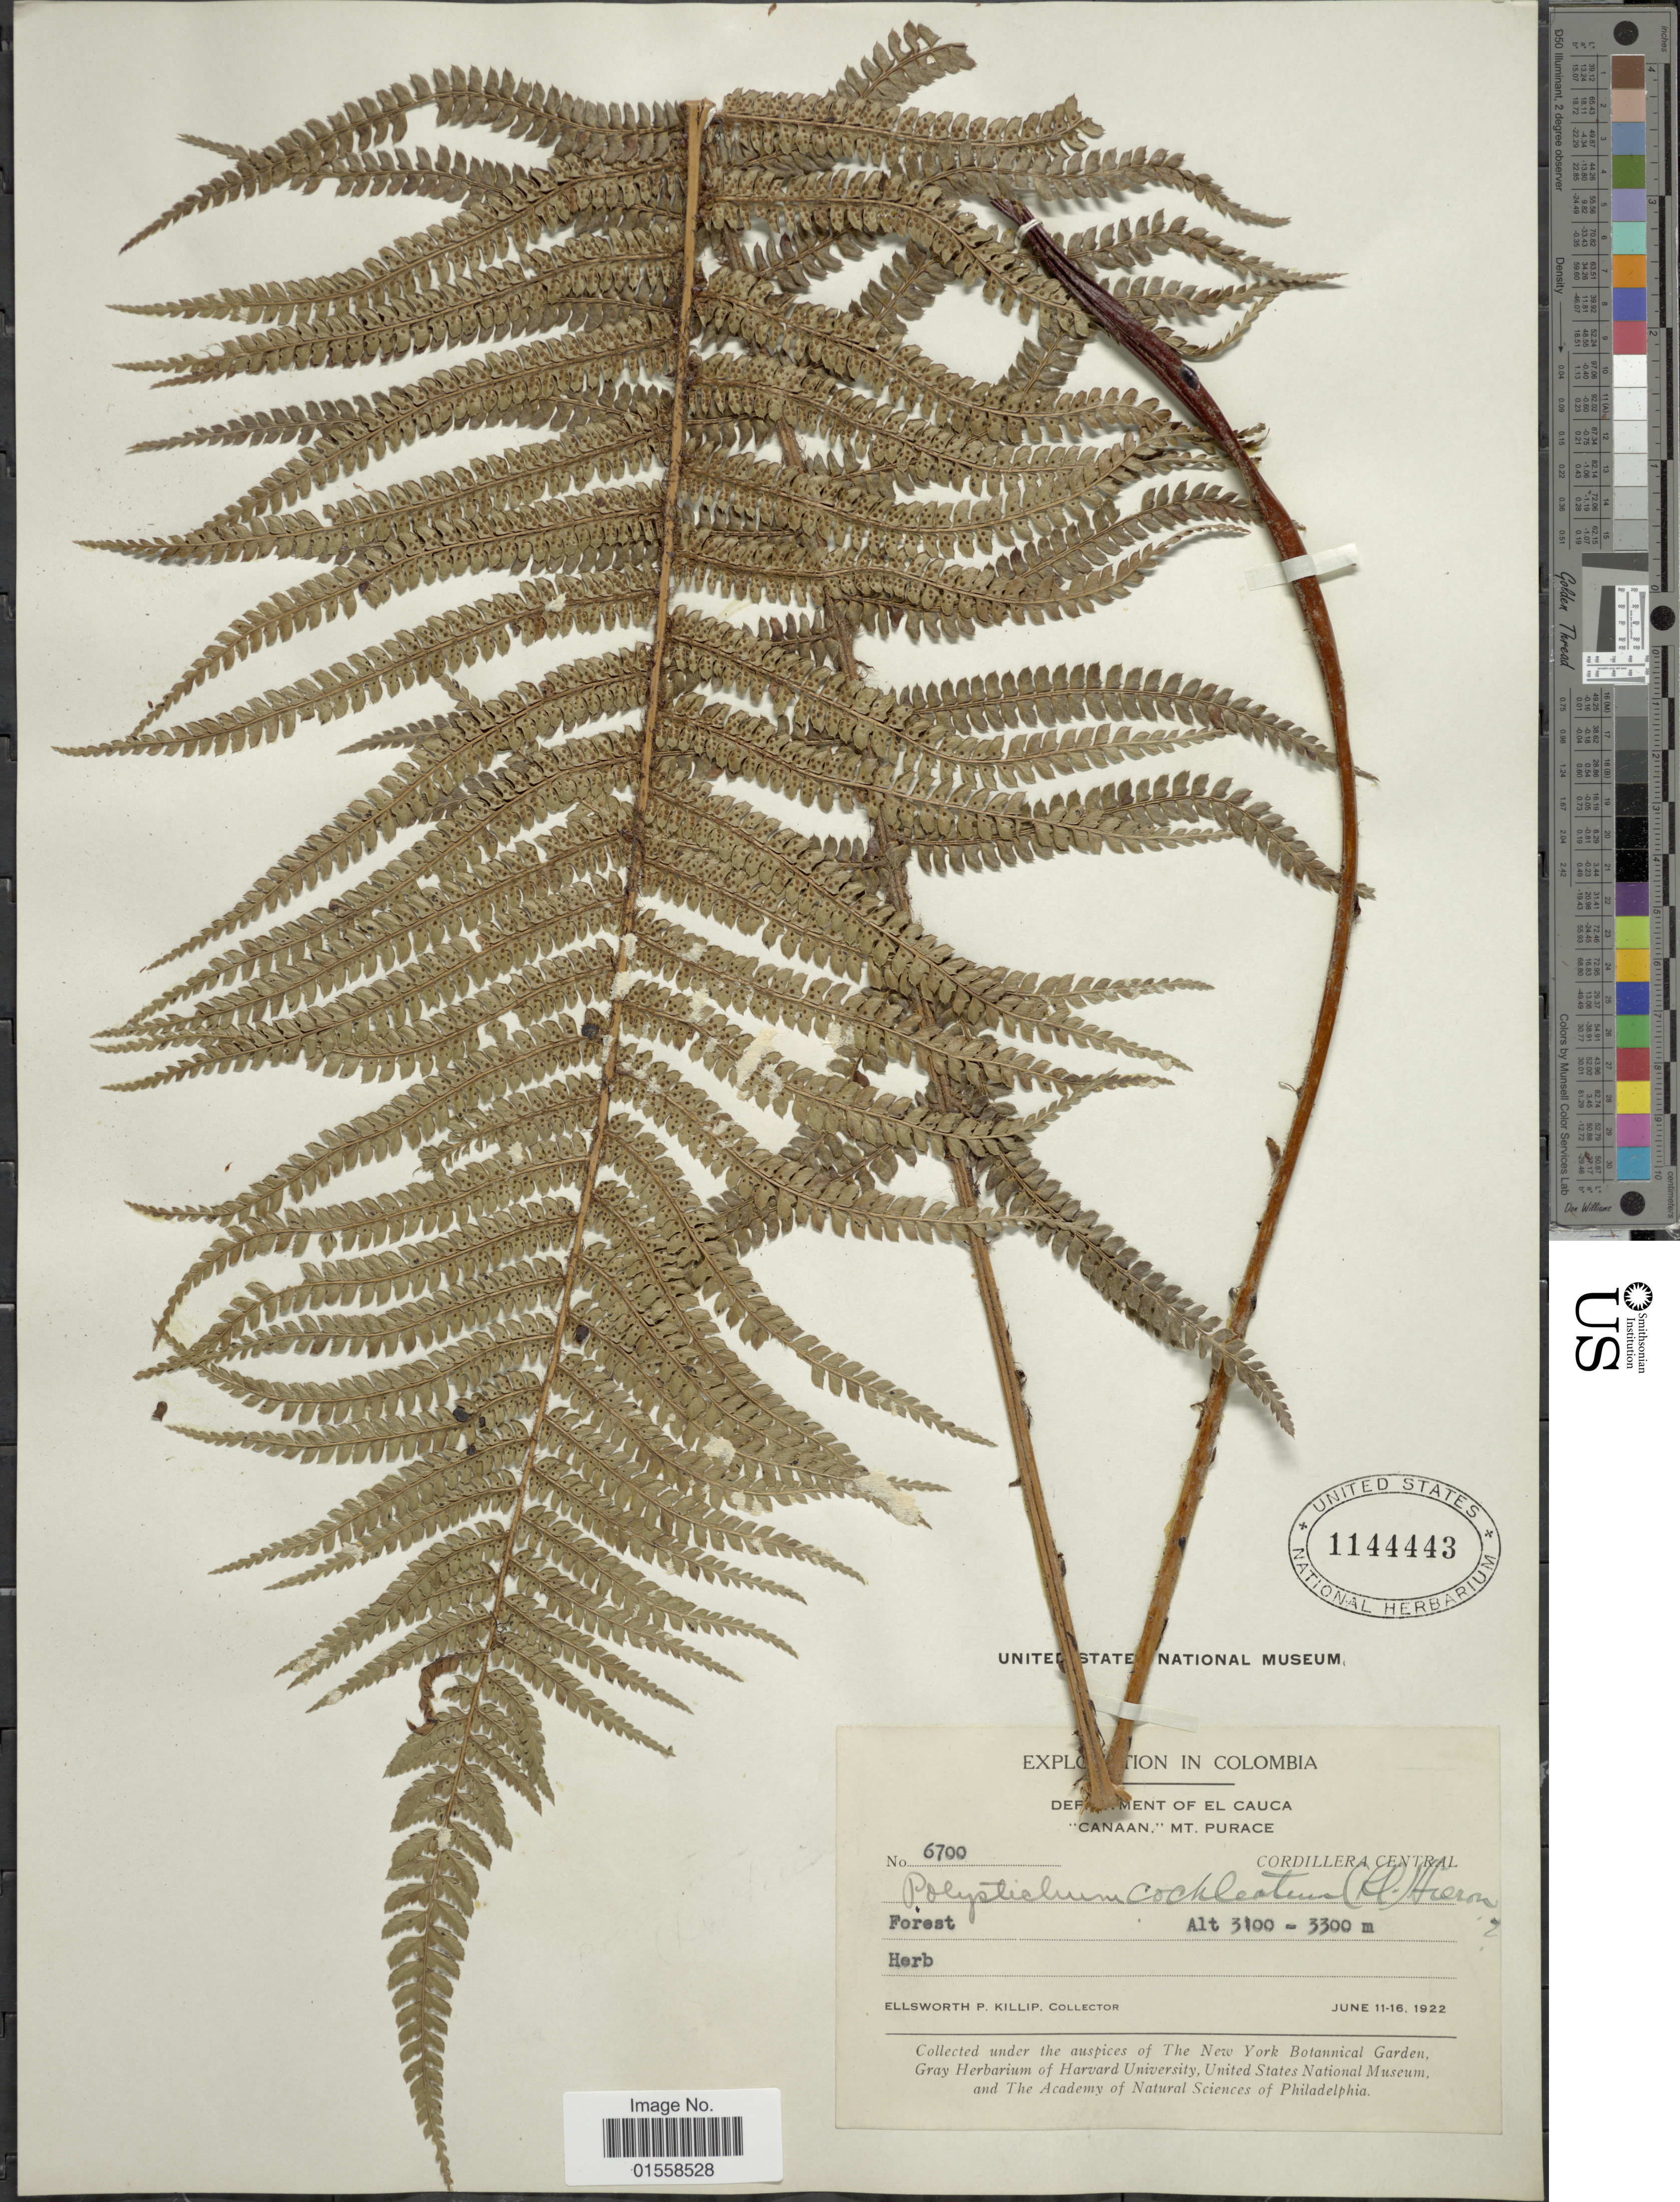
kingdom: Plantae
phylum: Tracheophyta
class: Polypodiopsida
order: Polypodiales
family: Dryopteridaceae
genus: Polystichum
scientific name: Polystichum pycnolepis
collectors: E. P. Killip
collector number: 3700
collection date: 1922-06-11/1922-06-16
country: Colombia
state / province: Cauca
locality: "Canaan", Mt. Purace.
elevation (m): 3100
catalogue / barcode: US 1144443